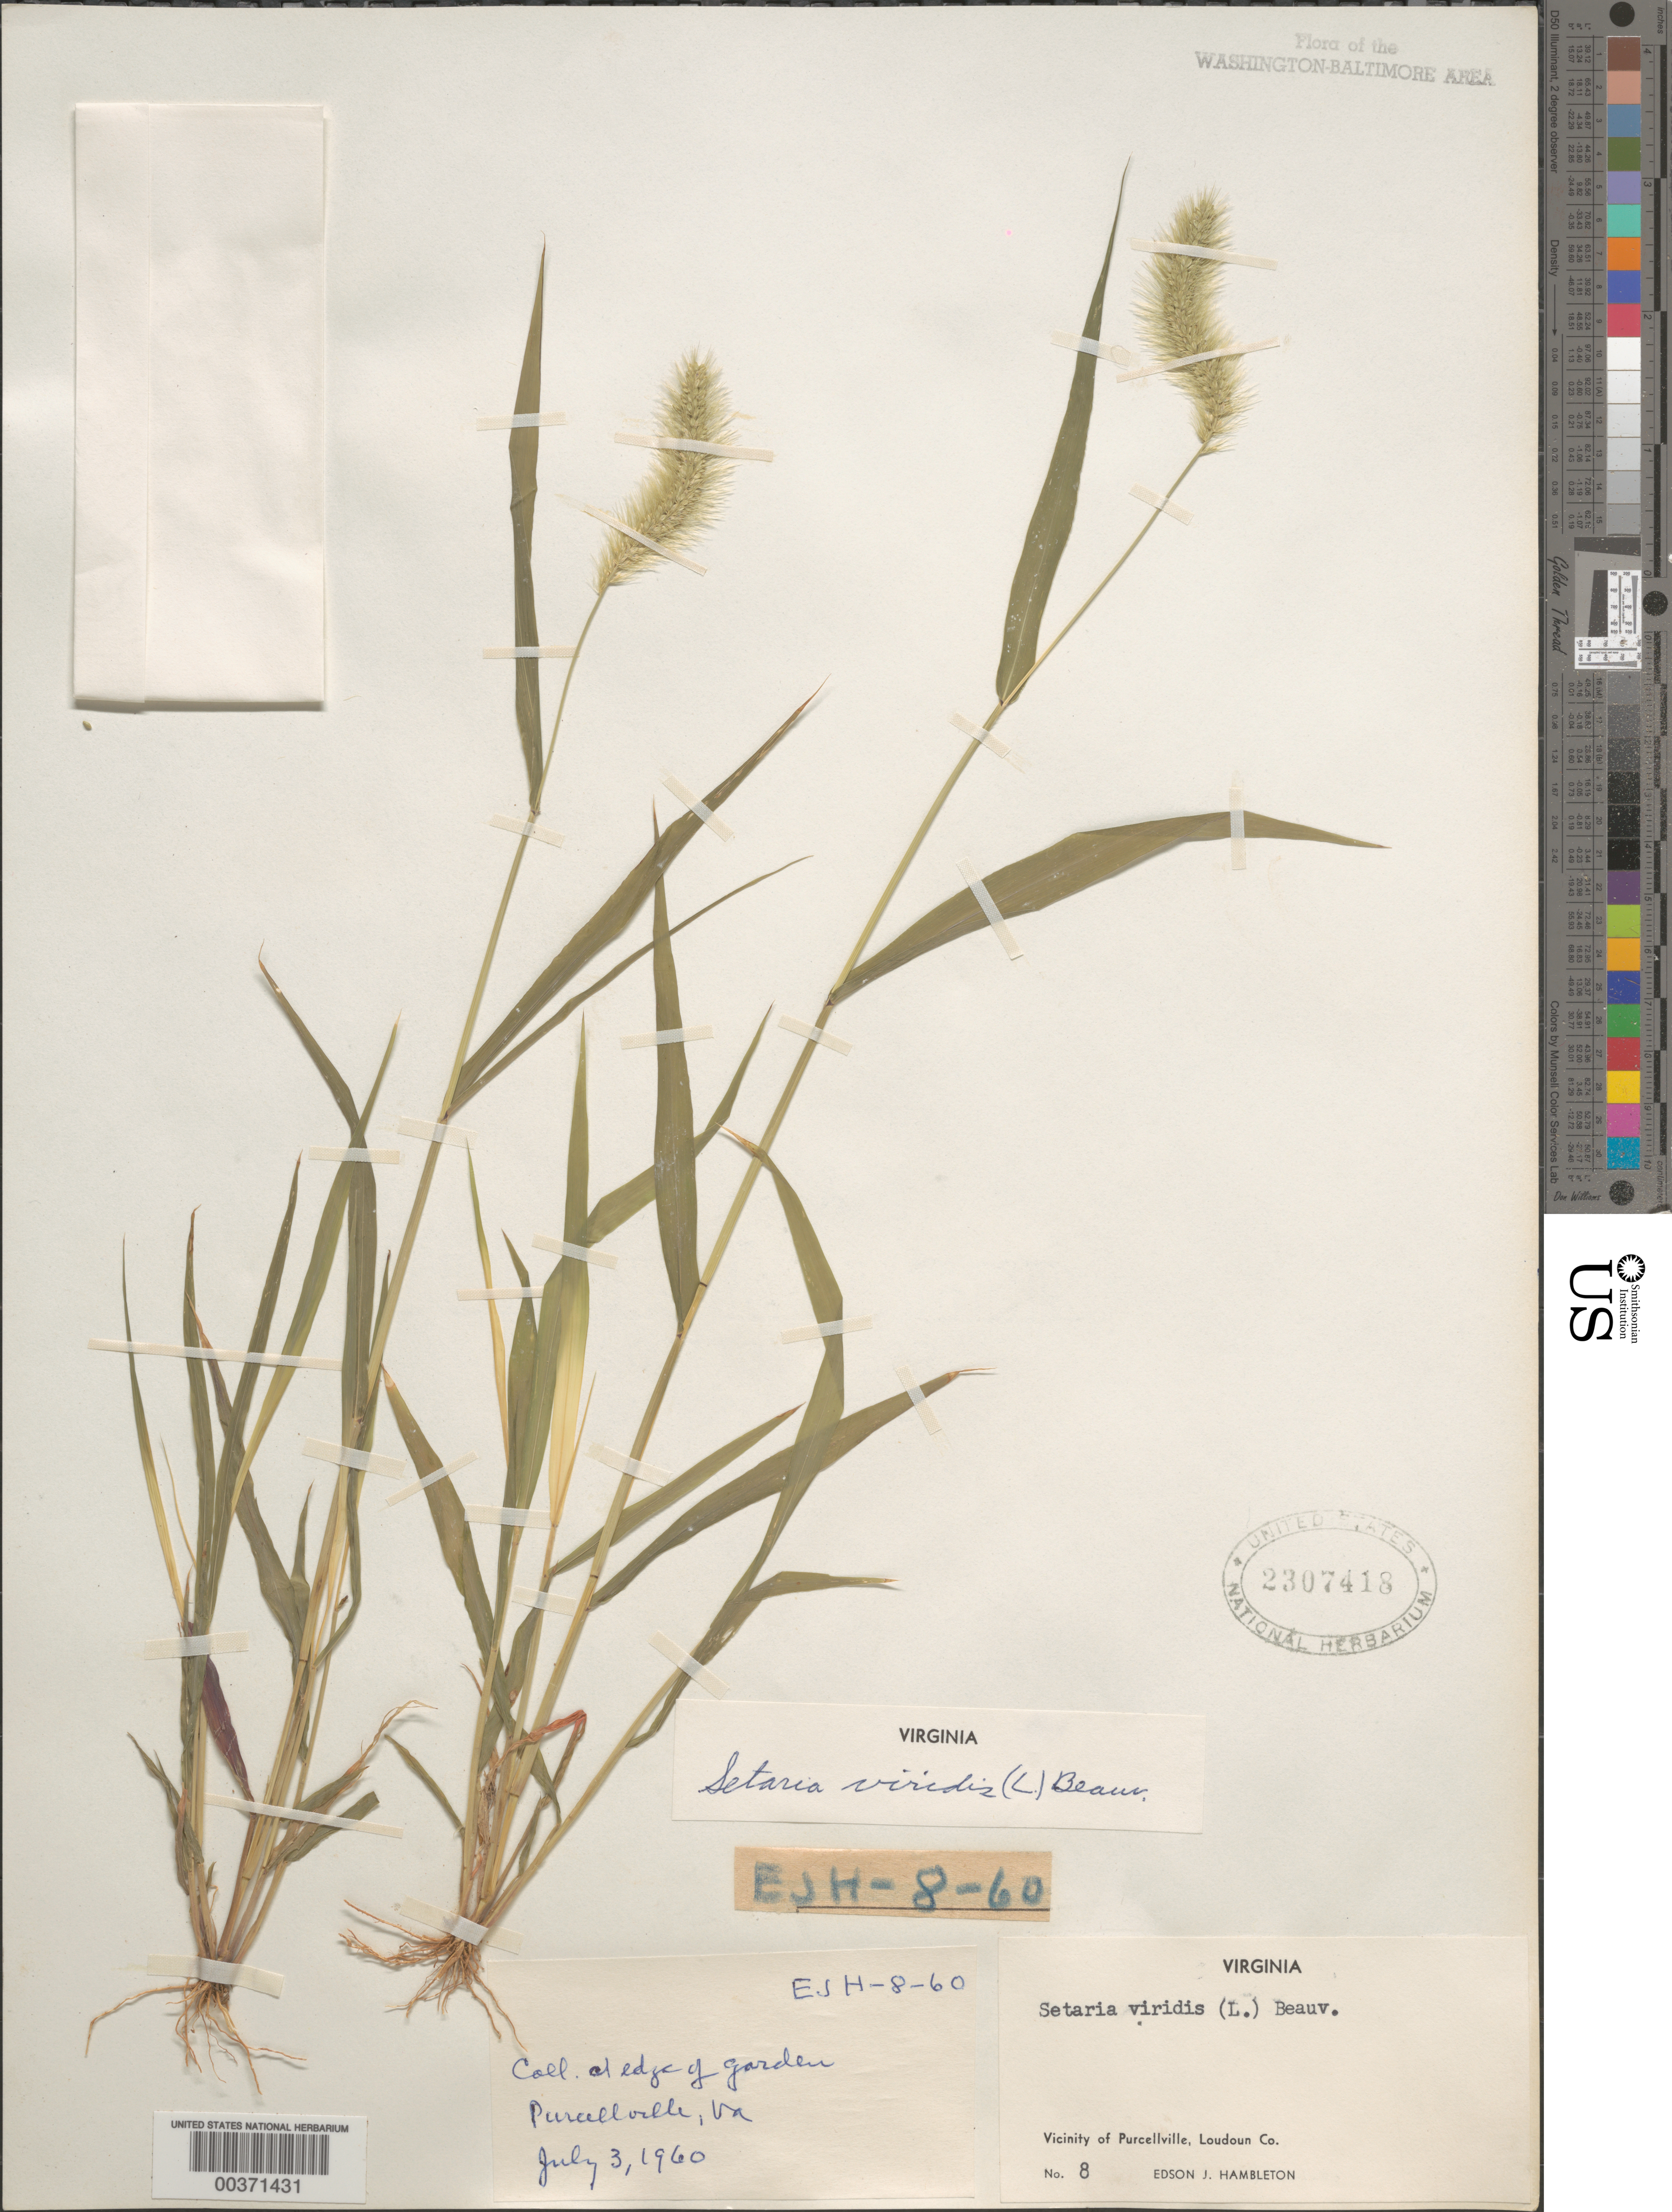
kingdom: Plantae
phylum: Tracheophyta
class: Liliopsida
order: Poales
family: Poaceae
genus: Setaria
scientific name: Setaria viridis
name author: (L.) P. Beauv.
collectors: E. Hambleton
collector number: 8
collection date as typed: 03 Jul 1960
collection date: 1960-07-03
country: United States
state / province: Virginia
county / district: Loudoun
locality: Purcellville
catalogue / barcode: US 2307418